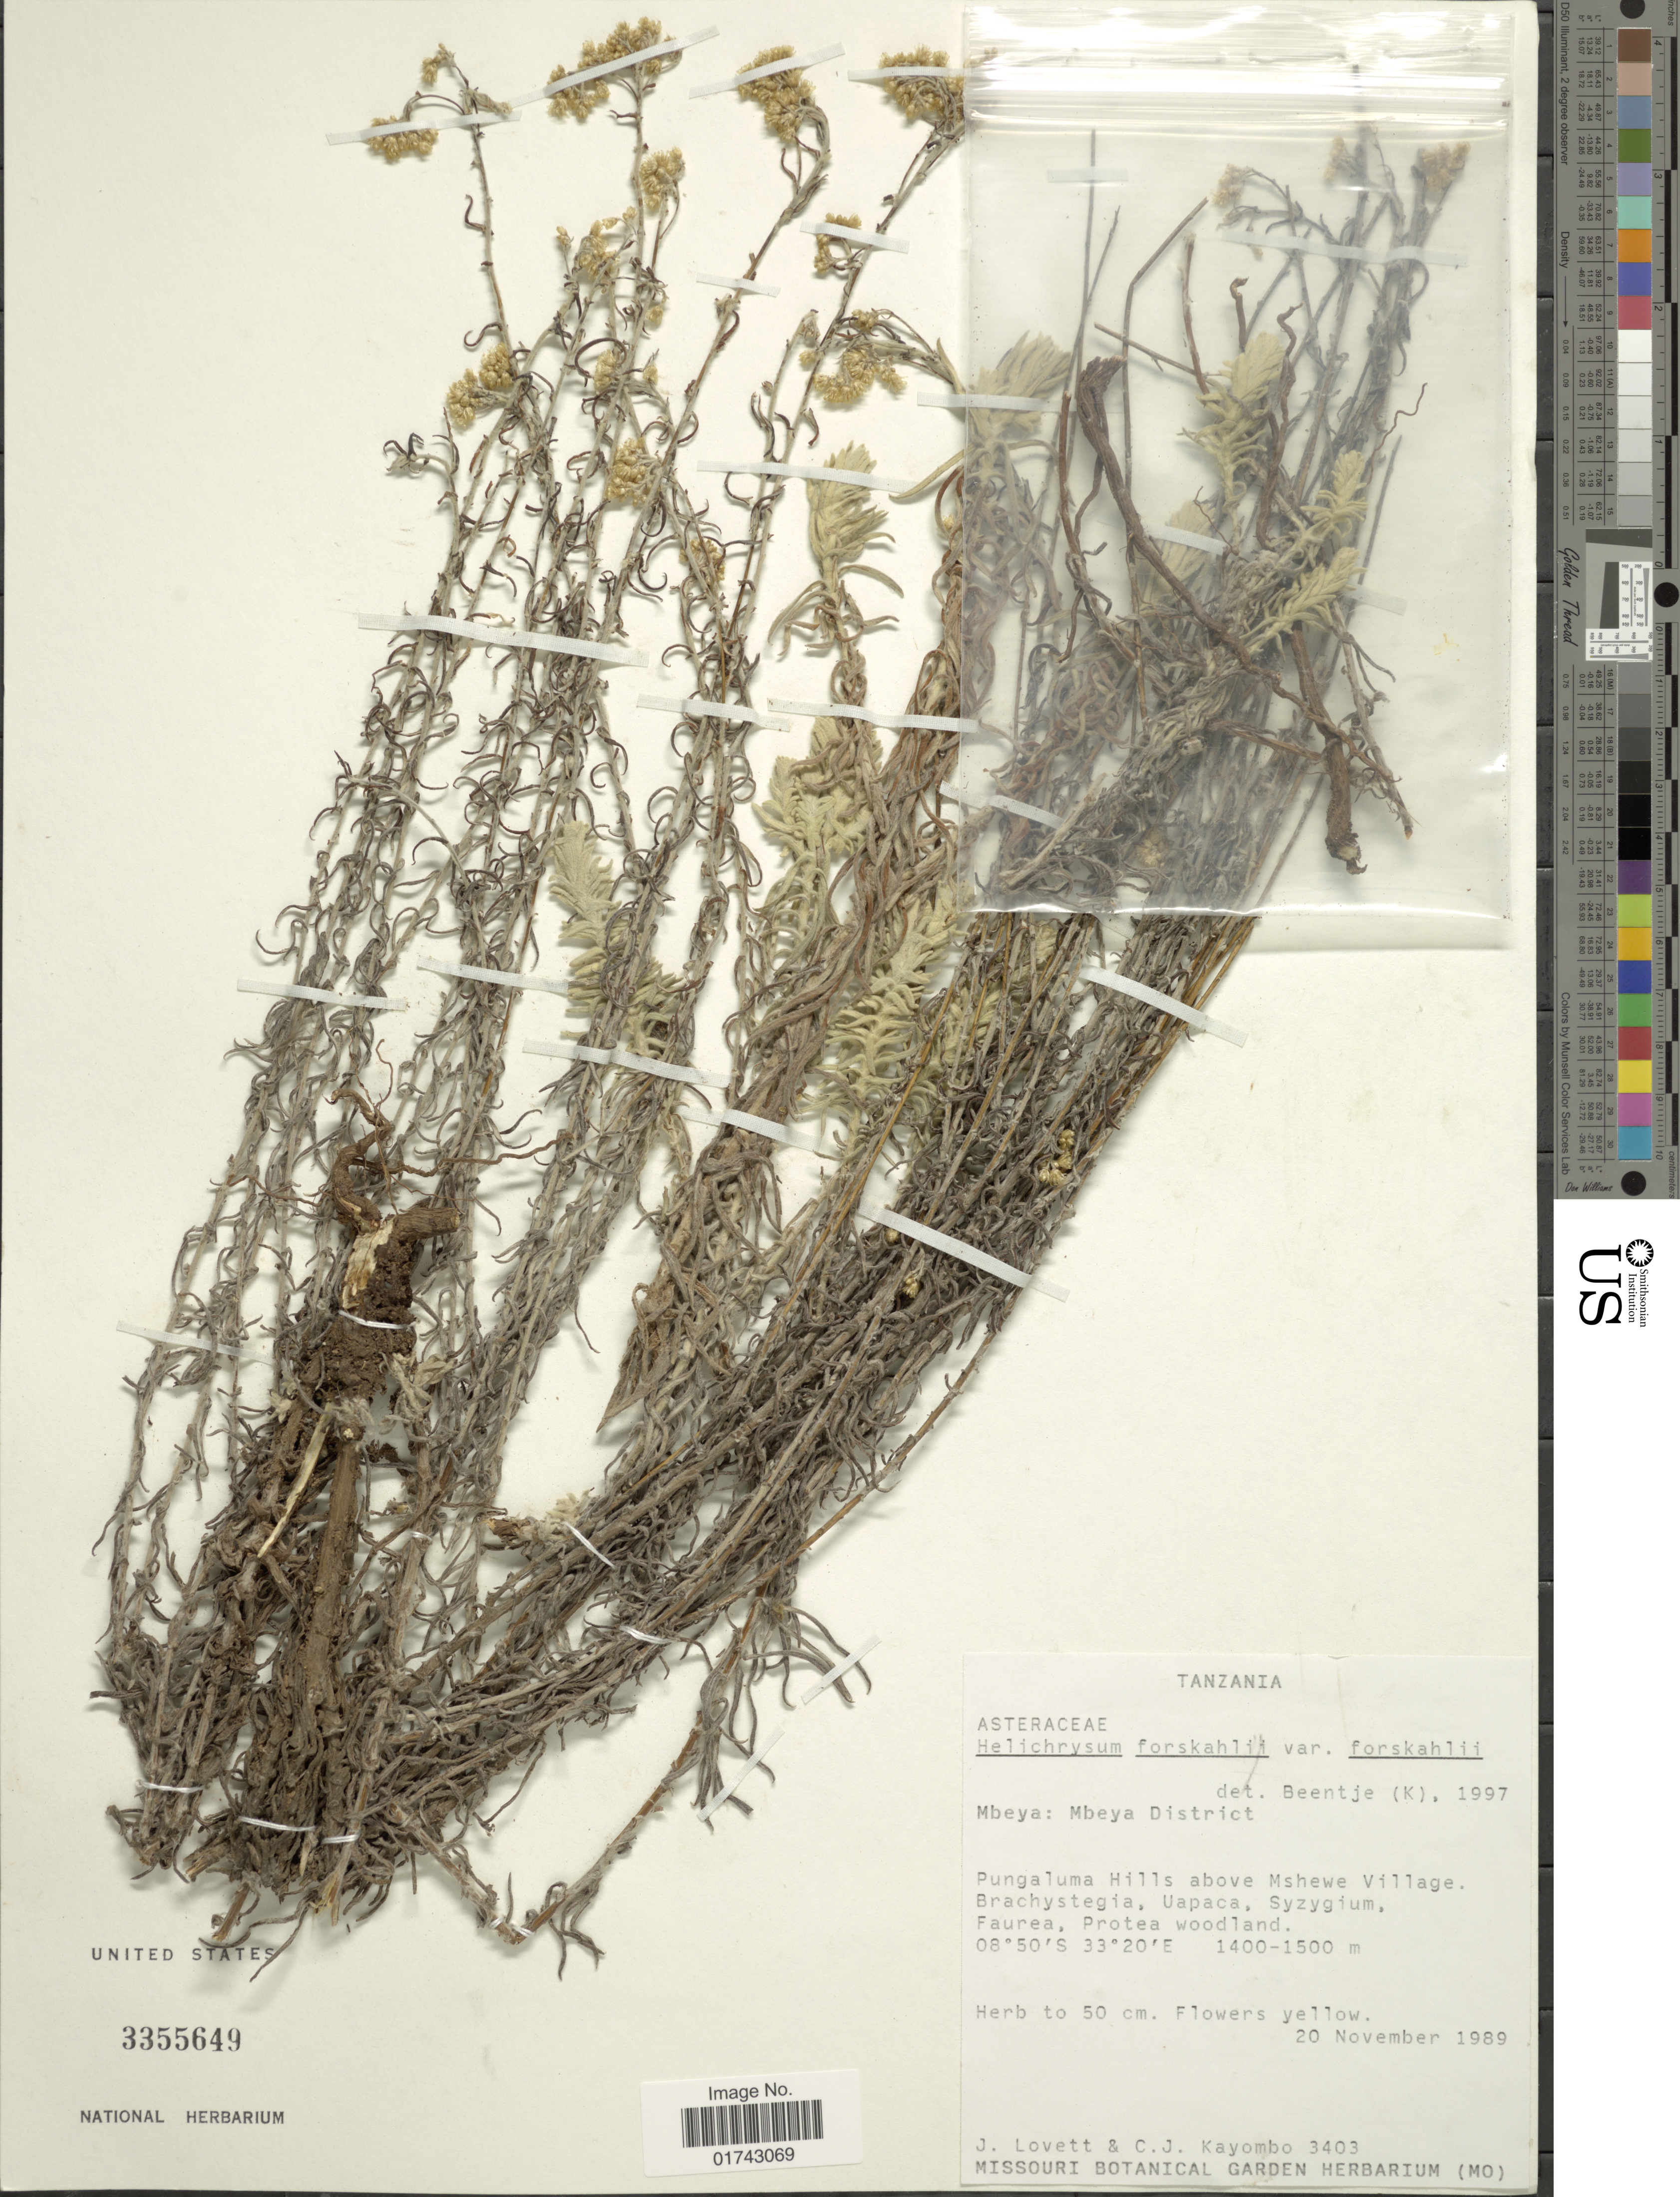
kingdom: Plantae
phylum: Tracheophyta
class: Magnoliopsida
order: Asterales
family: Asteraceae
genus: Helichrysum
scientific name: Helichrysum forskahlii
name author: (J.F. Gmel.) Hilliard & B.L. Burtt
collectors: J. Lovett & C. Kayombo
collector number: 3403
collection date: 1989-11-20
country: Tanzania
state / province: Mbeya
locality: Mbeya: Mbeya District, Pungaluma Hills above Mshewe Village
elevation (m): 1400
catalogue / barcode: US 3355649